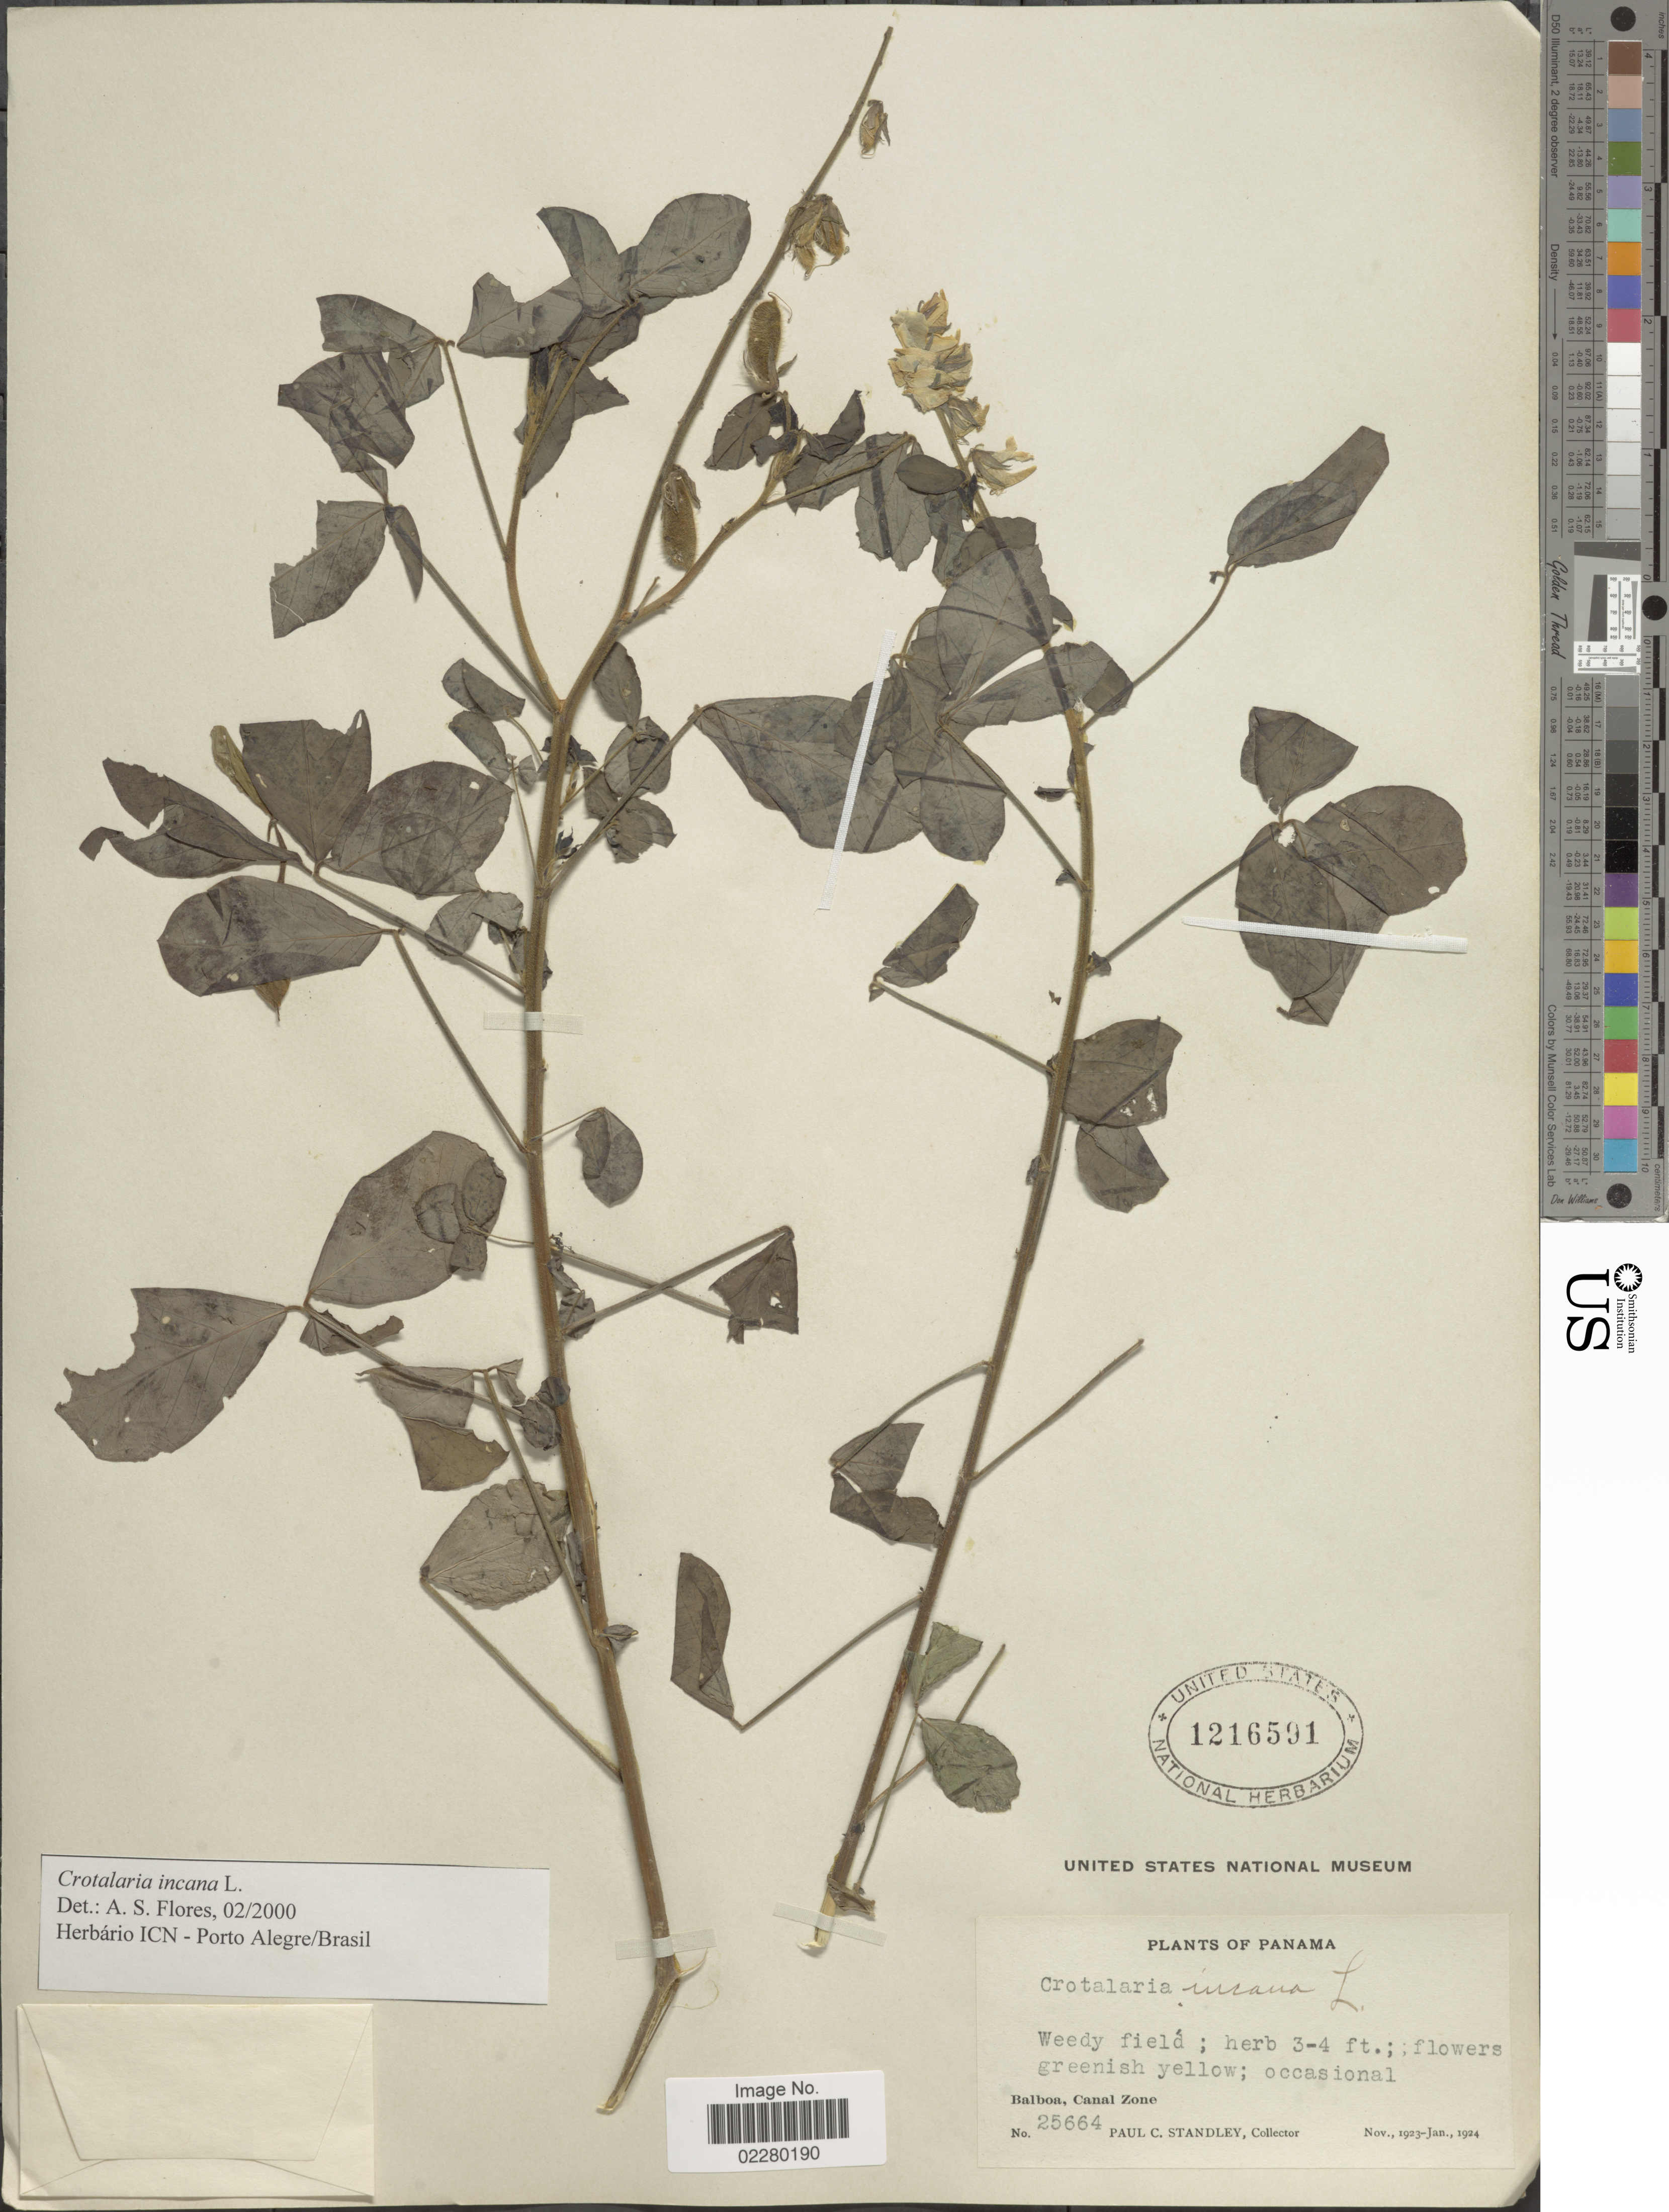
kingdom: Plantae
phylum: Tracheophyta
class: Magnoliopsida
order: Fabales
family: Fabaceae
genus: Crotalaria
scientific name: Crotalaria incana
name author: L.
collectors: P. C. Standley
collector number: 25664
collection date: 1923-11/1924-01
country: Panama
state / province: Colón / Panamá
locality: Balboa, Canal Zone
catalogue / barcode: US 1216591